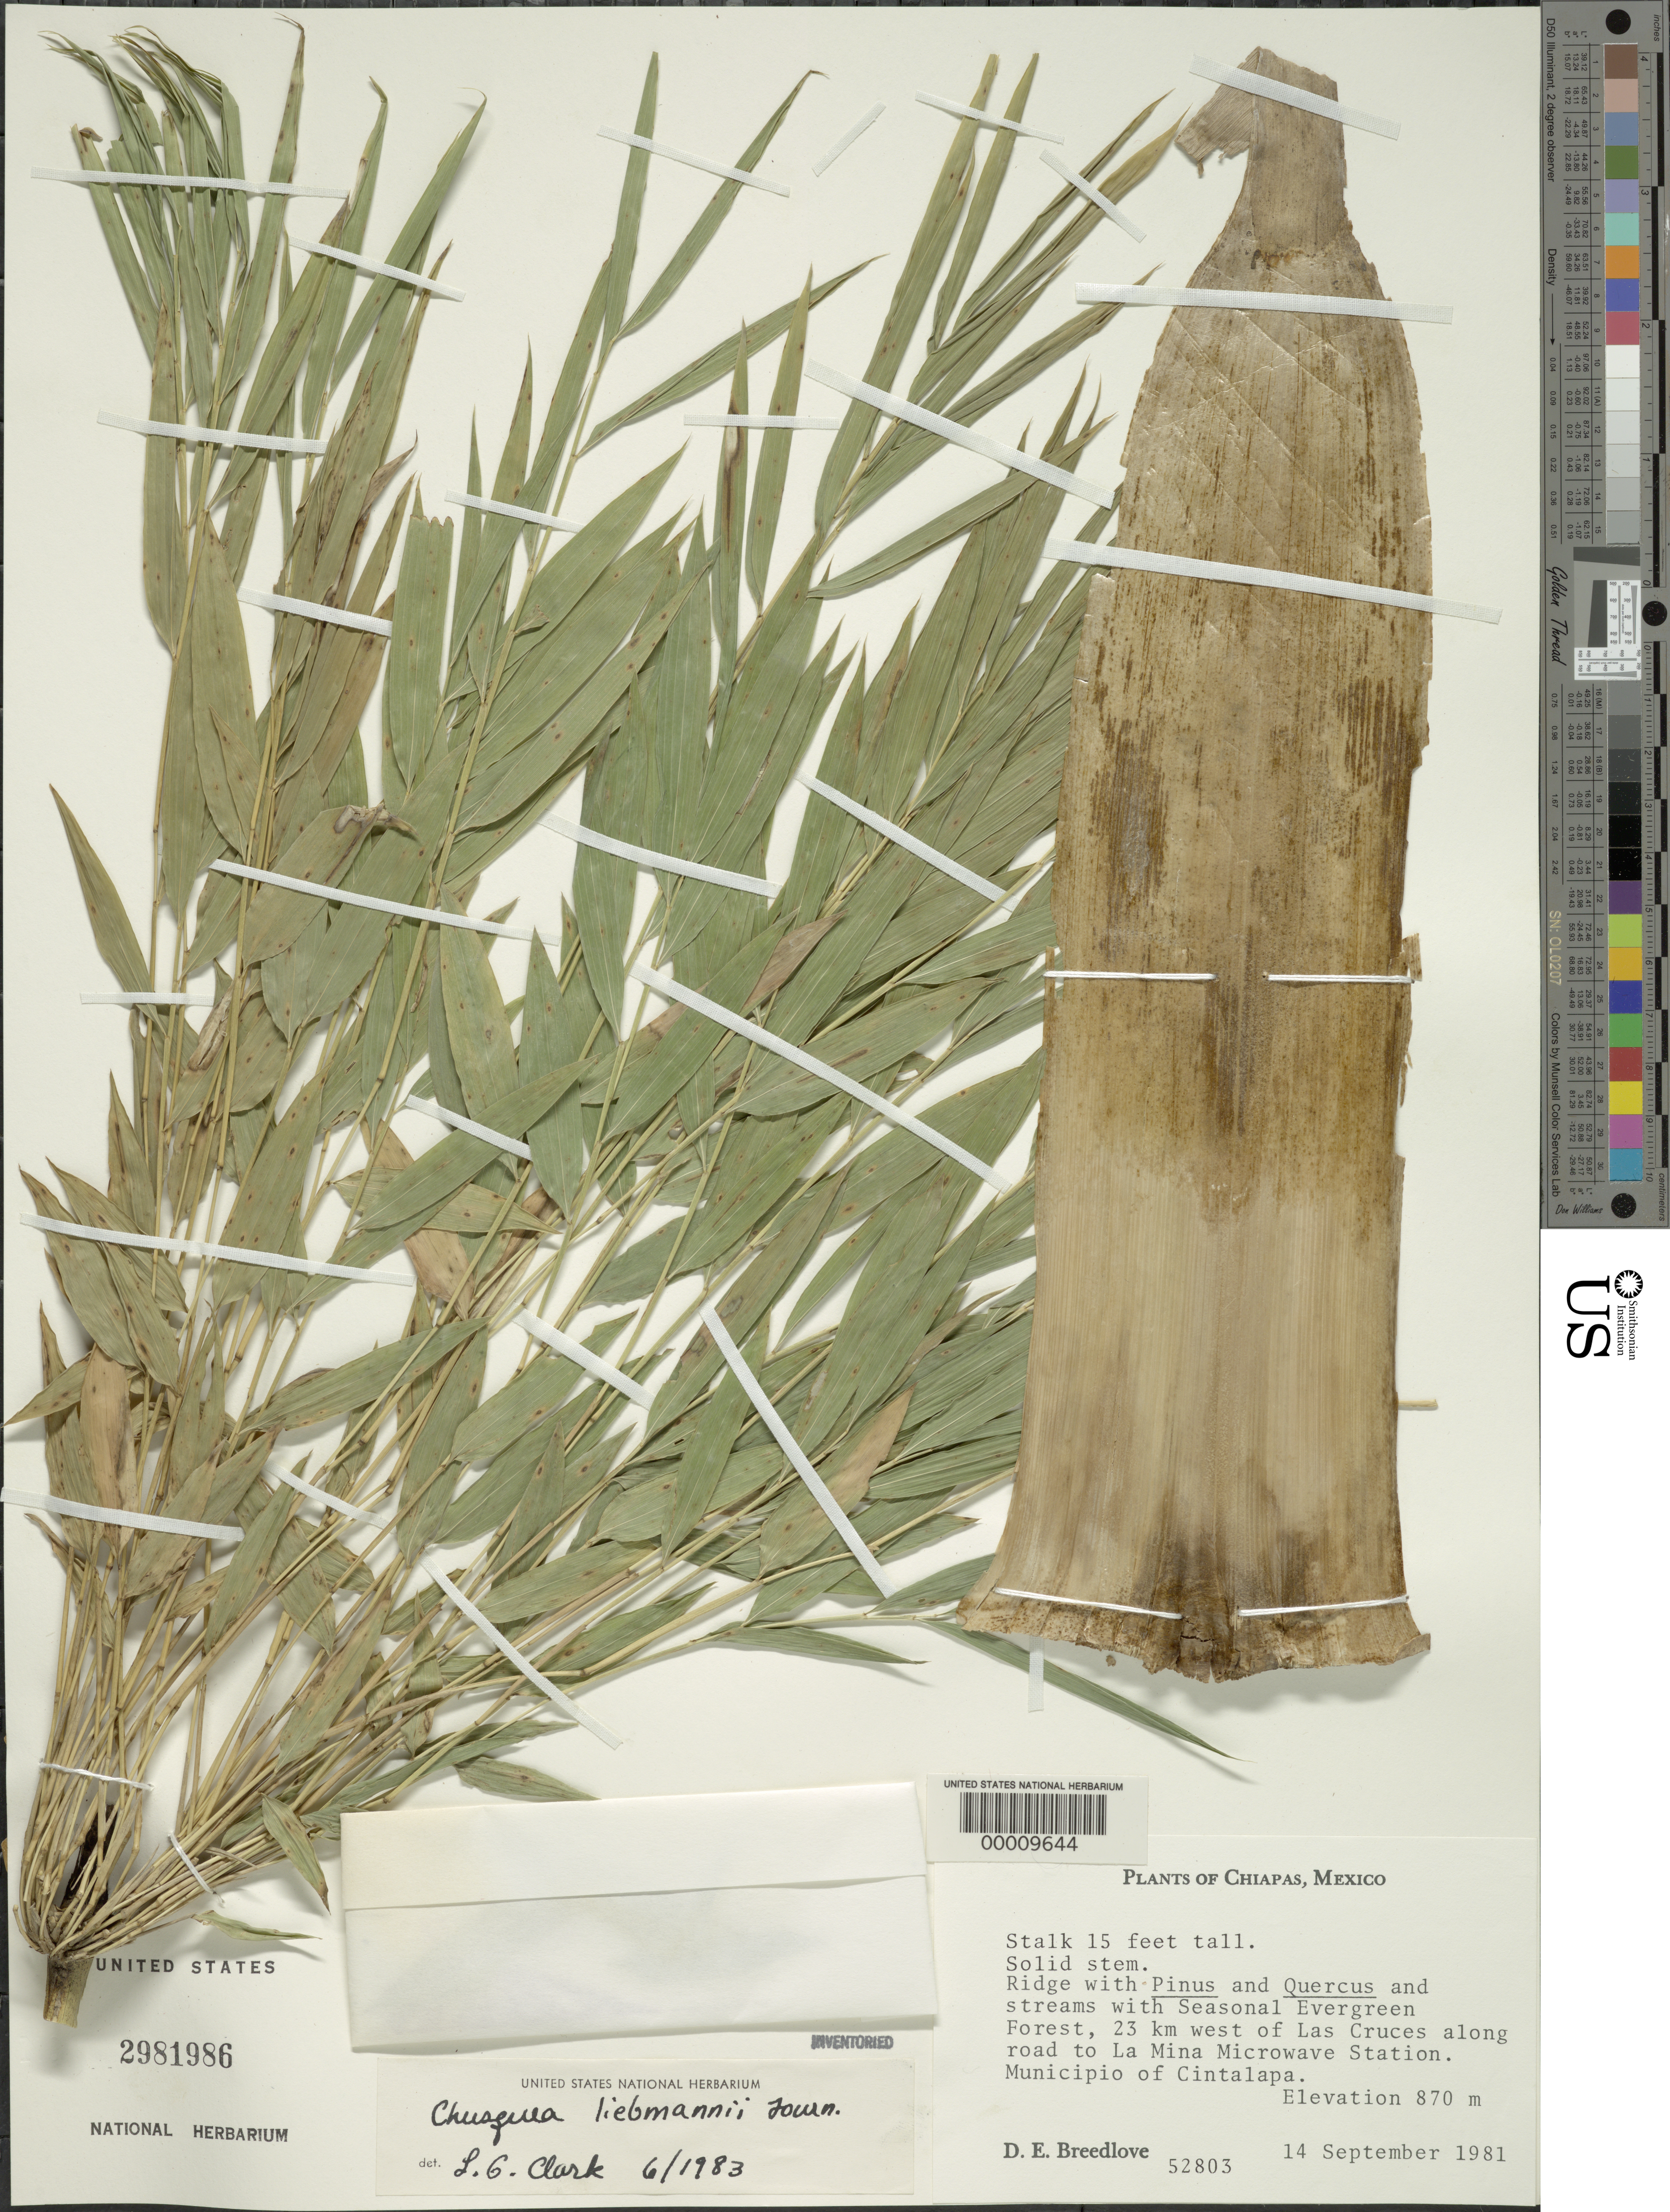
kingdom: Plantae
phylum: Tracheophyta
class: Liliopsida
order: Poales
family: Poaceae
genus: Chusquea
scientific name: Chusquea liebmannii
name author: E. Fourn.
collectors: D. E. Breedlove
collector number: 52803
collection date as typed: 14 Sep 1981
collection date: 1981-09-14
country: Mexico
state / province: Chiapas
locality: Cintalapa, Las Cruces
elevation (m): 870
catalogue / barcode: US 2981986